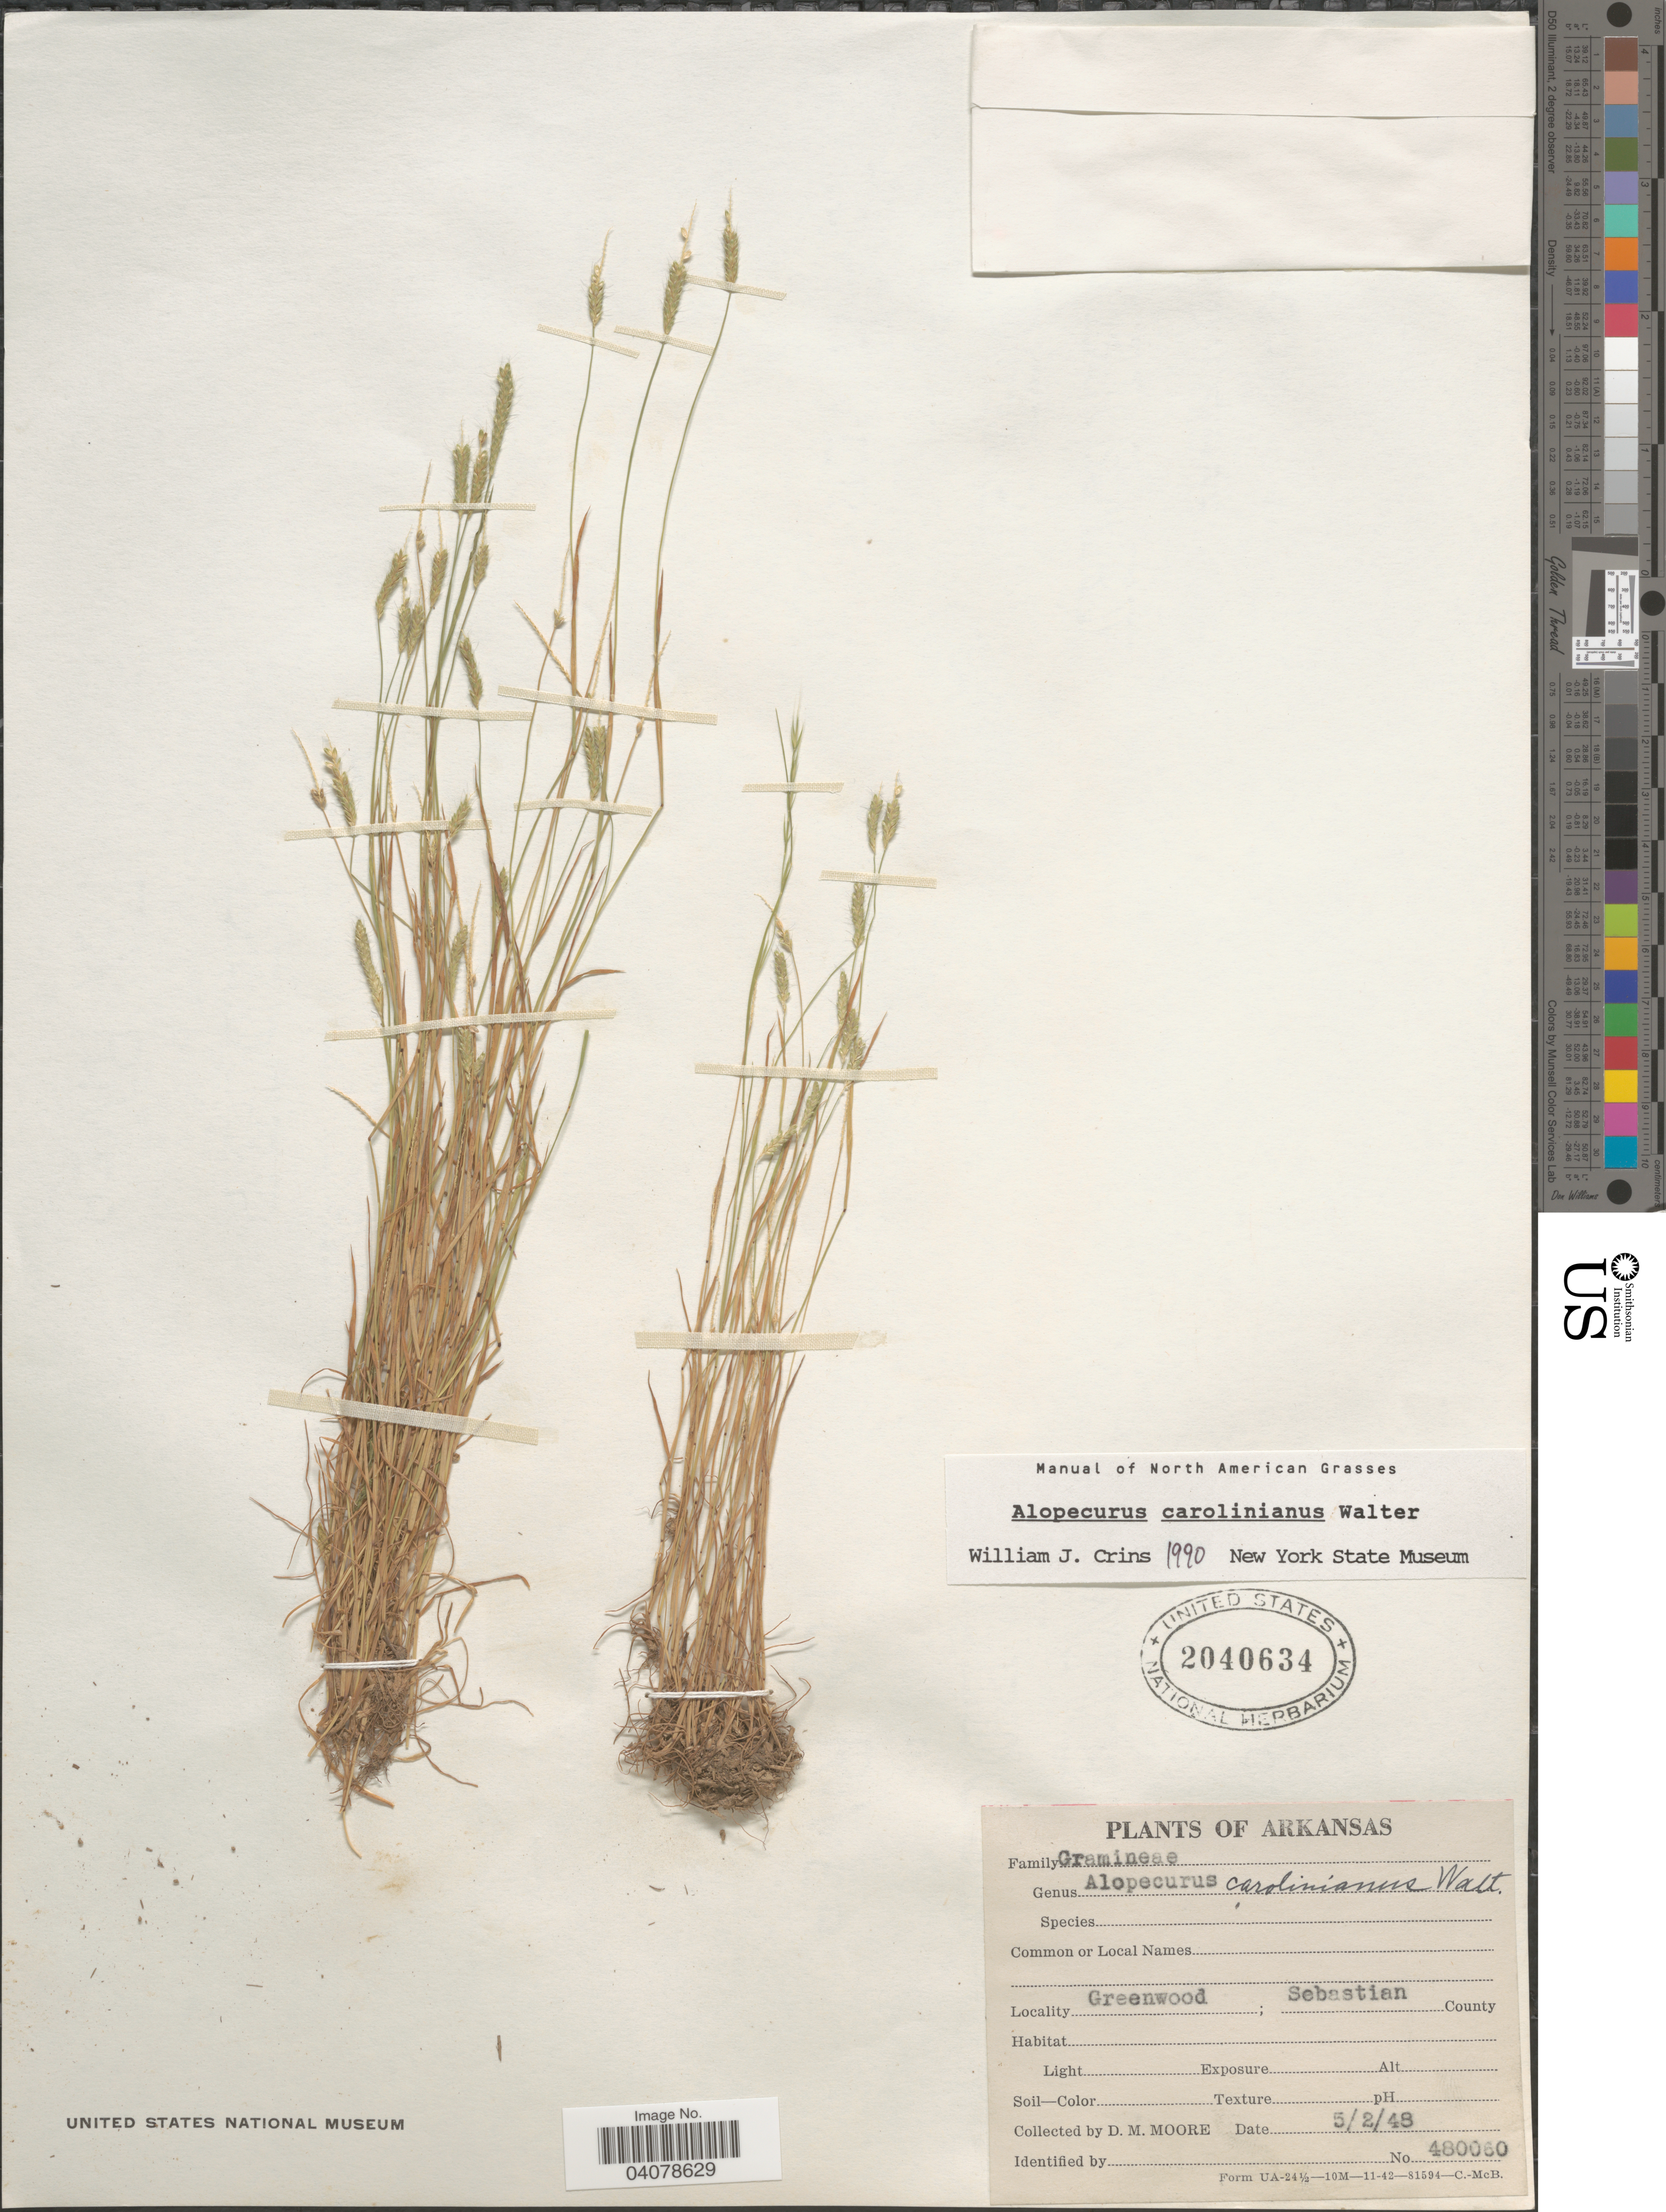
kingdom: Plantae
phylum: Tracheophyta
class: Liliopsida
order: Poales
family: Poaceae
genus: Alopecurus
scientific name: Alopecurus carolinianus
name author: Walter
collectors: D. Moore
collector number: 480060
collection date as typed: Transcribed d/m/y: 2/5/48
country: United States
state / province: Arkansas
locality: Greenwood; Sebastian County.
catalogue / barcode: US 2040634